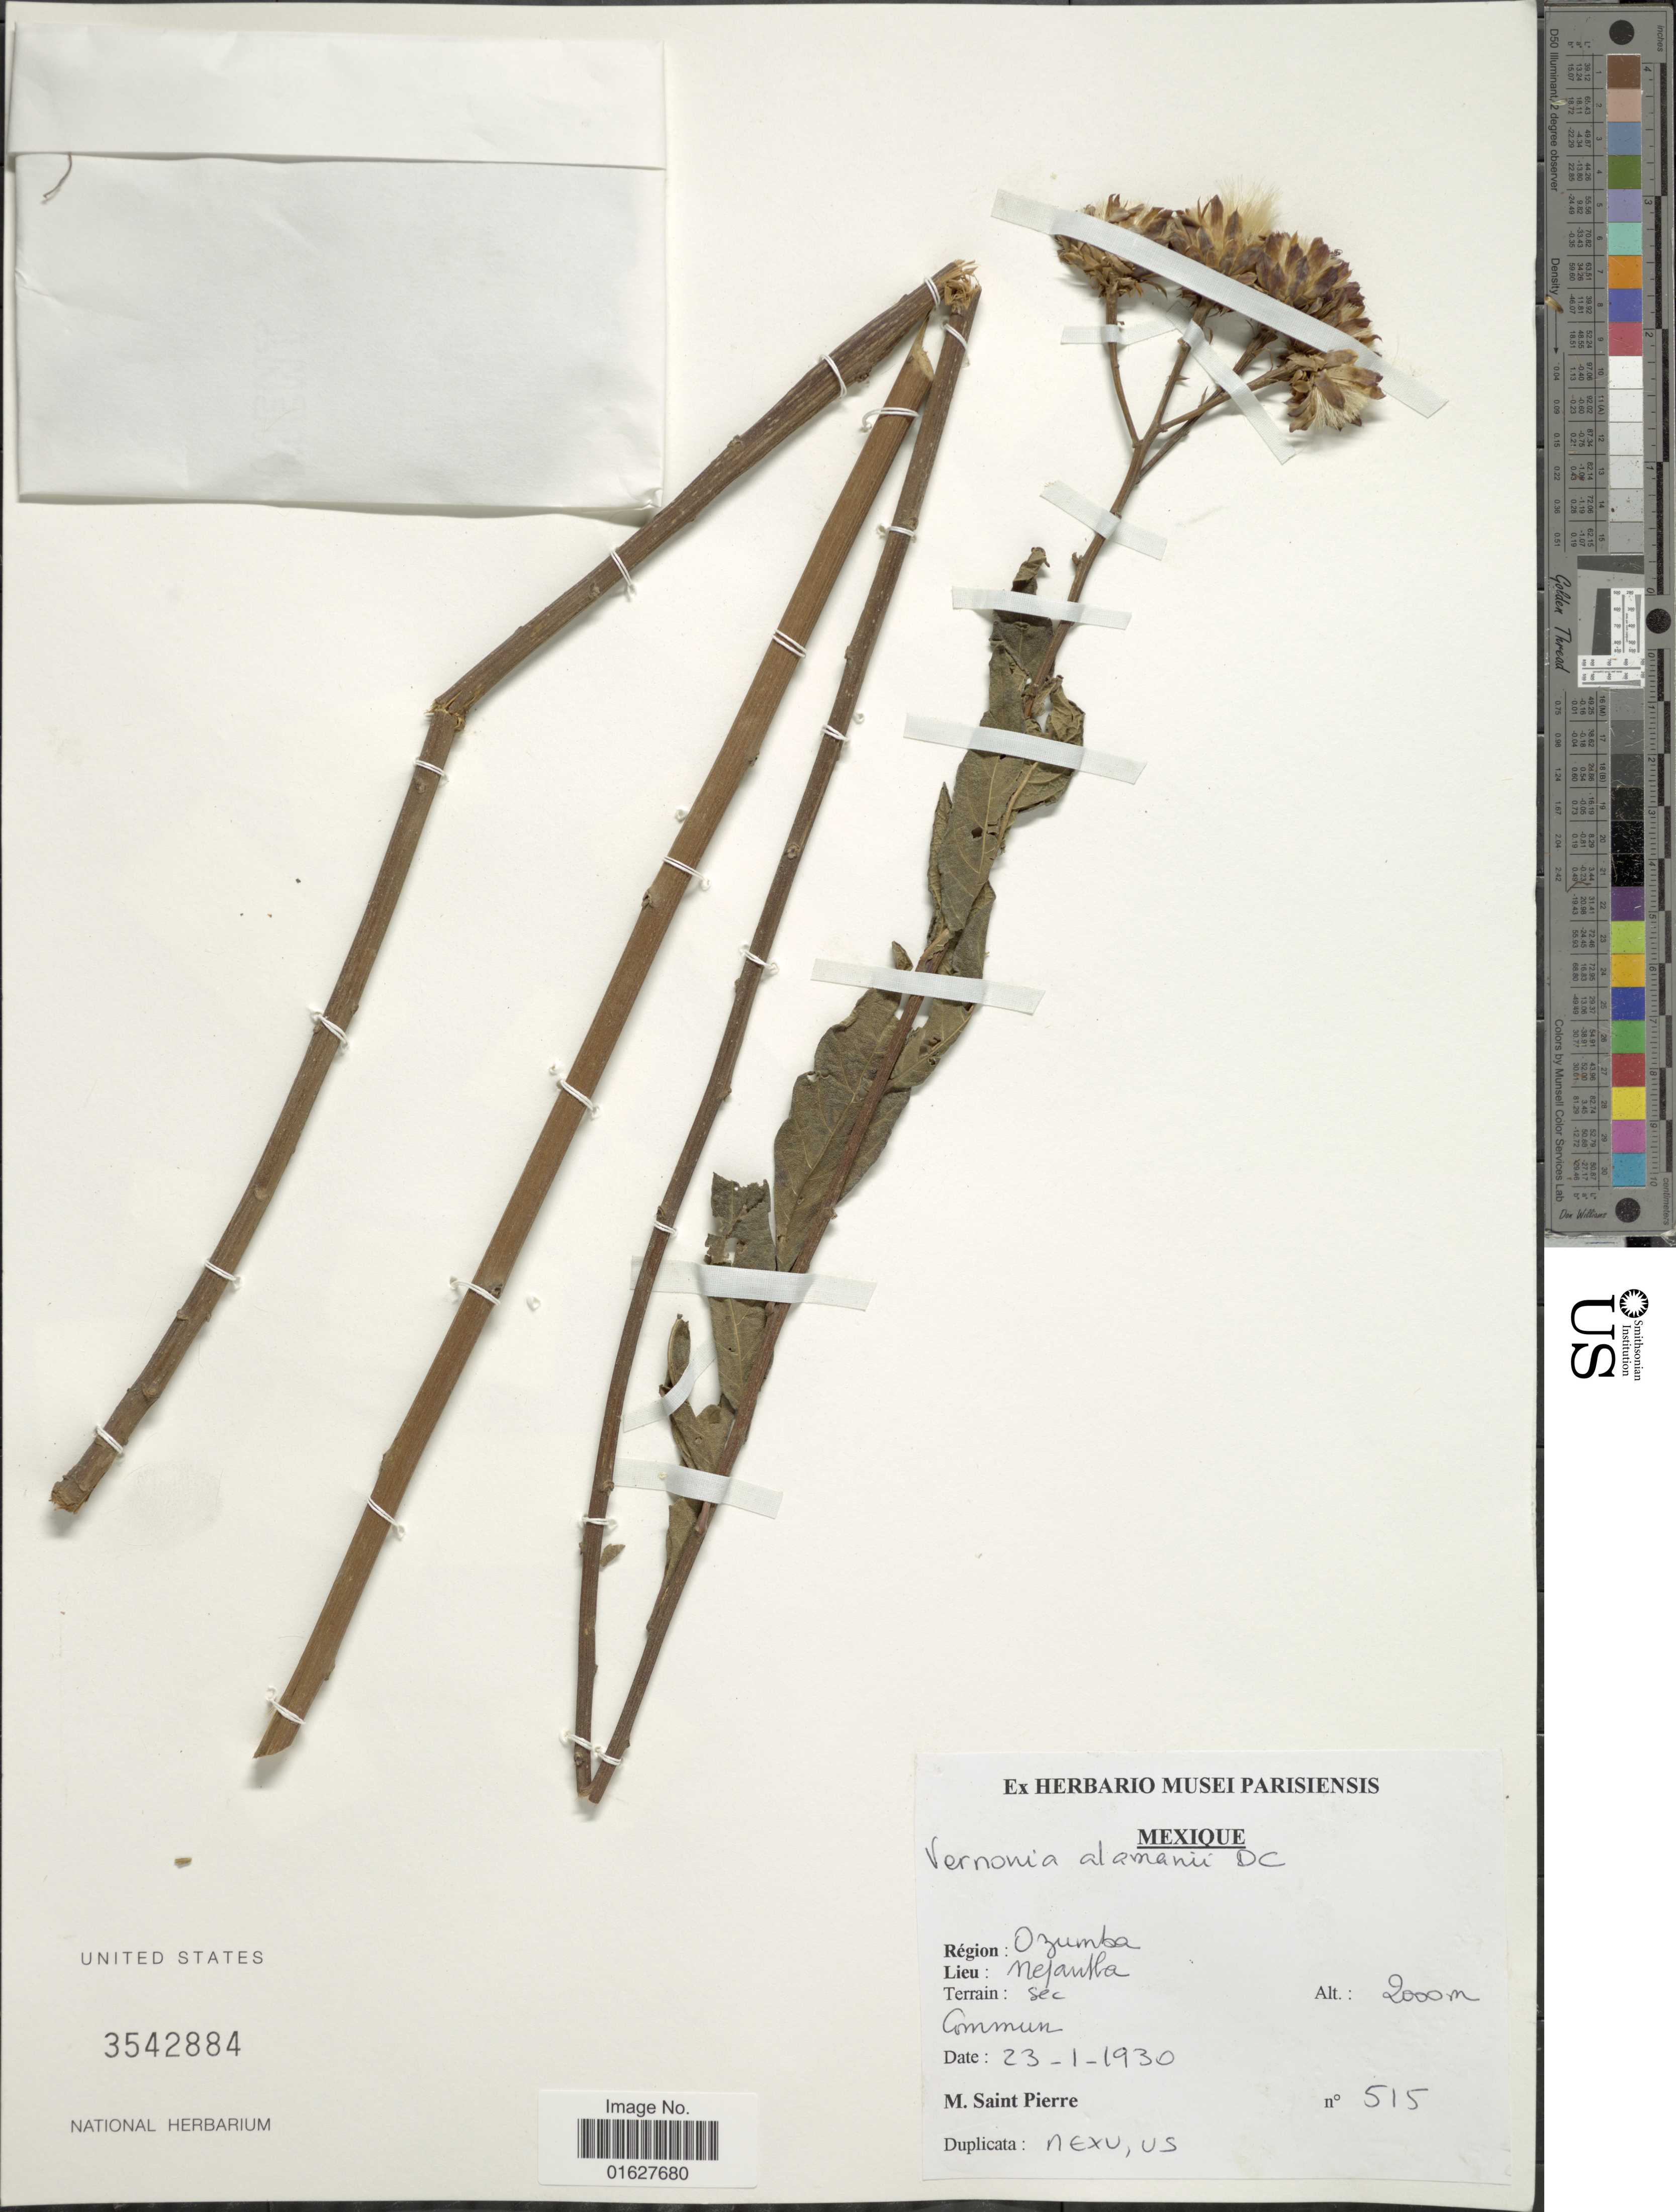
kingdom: Plantae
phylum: Tracheophyta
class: Magnoliopsida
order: Asterales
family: Asteraceae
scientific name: Vickianthus alamanii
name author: (DC.) H. Rob.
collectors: M. Saint-Pierre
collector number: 515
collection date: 1930-01-23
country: Mexico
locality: Mexique. Region Ozumba. Lieu: Nefantla [interpreted]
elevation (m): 2000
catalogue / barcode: US 3542884